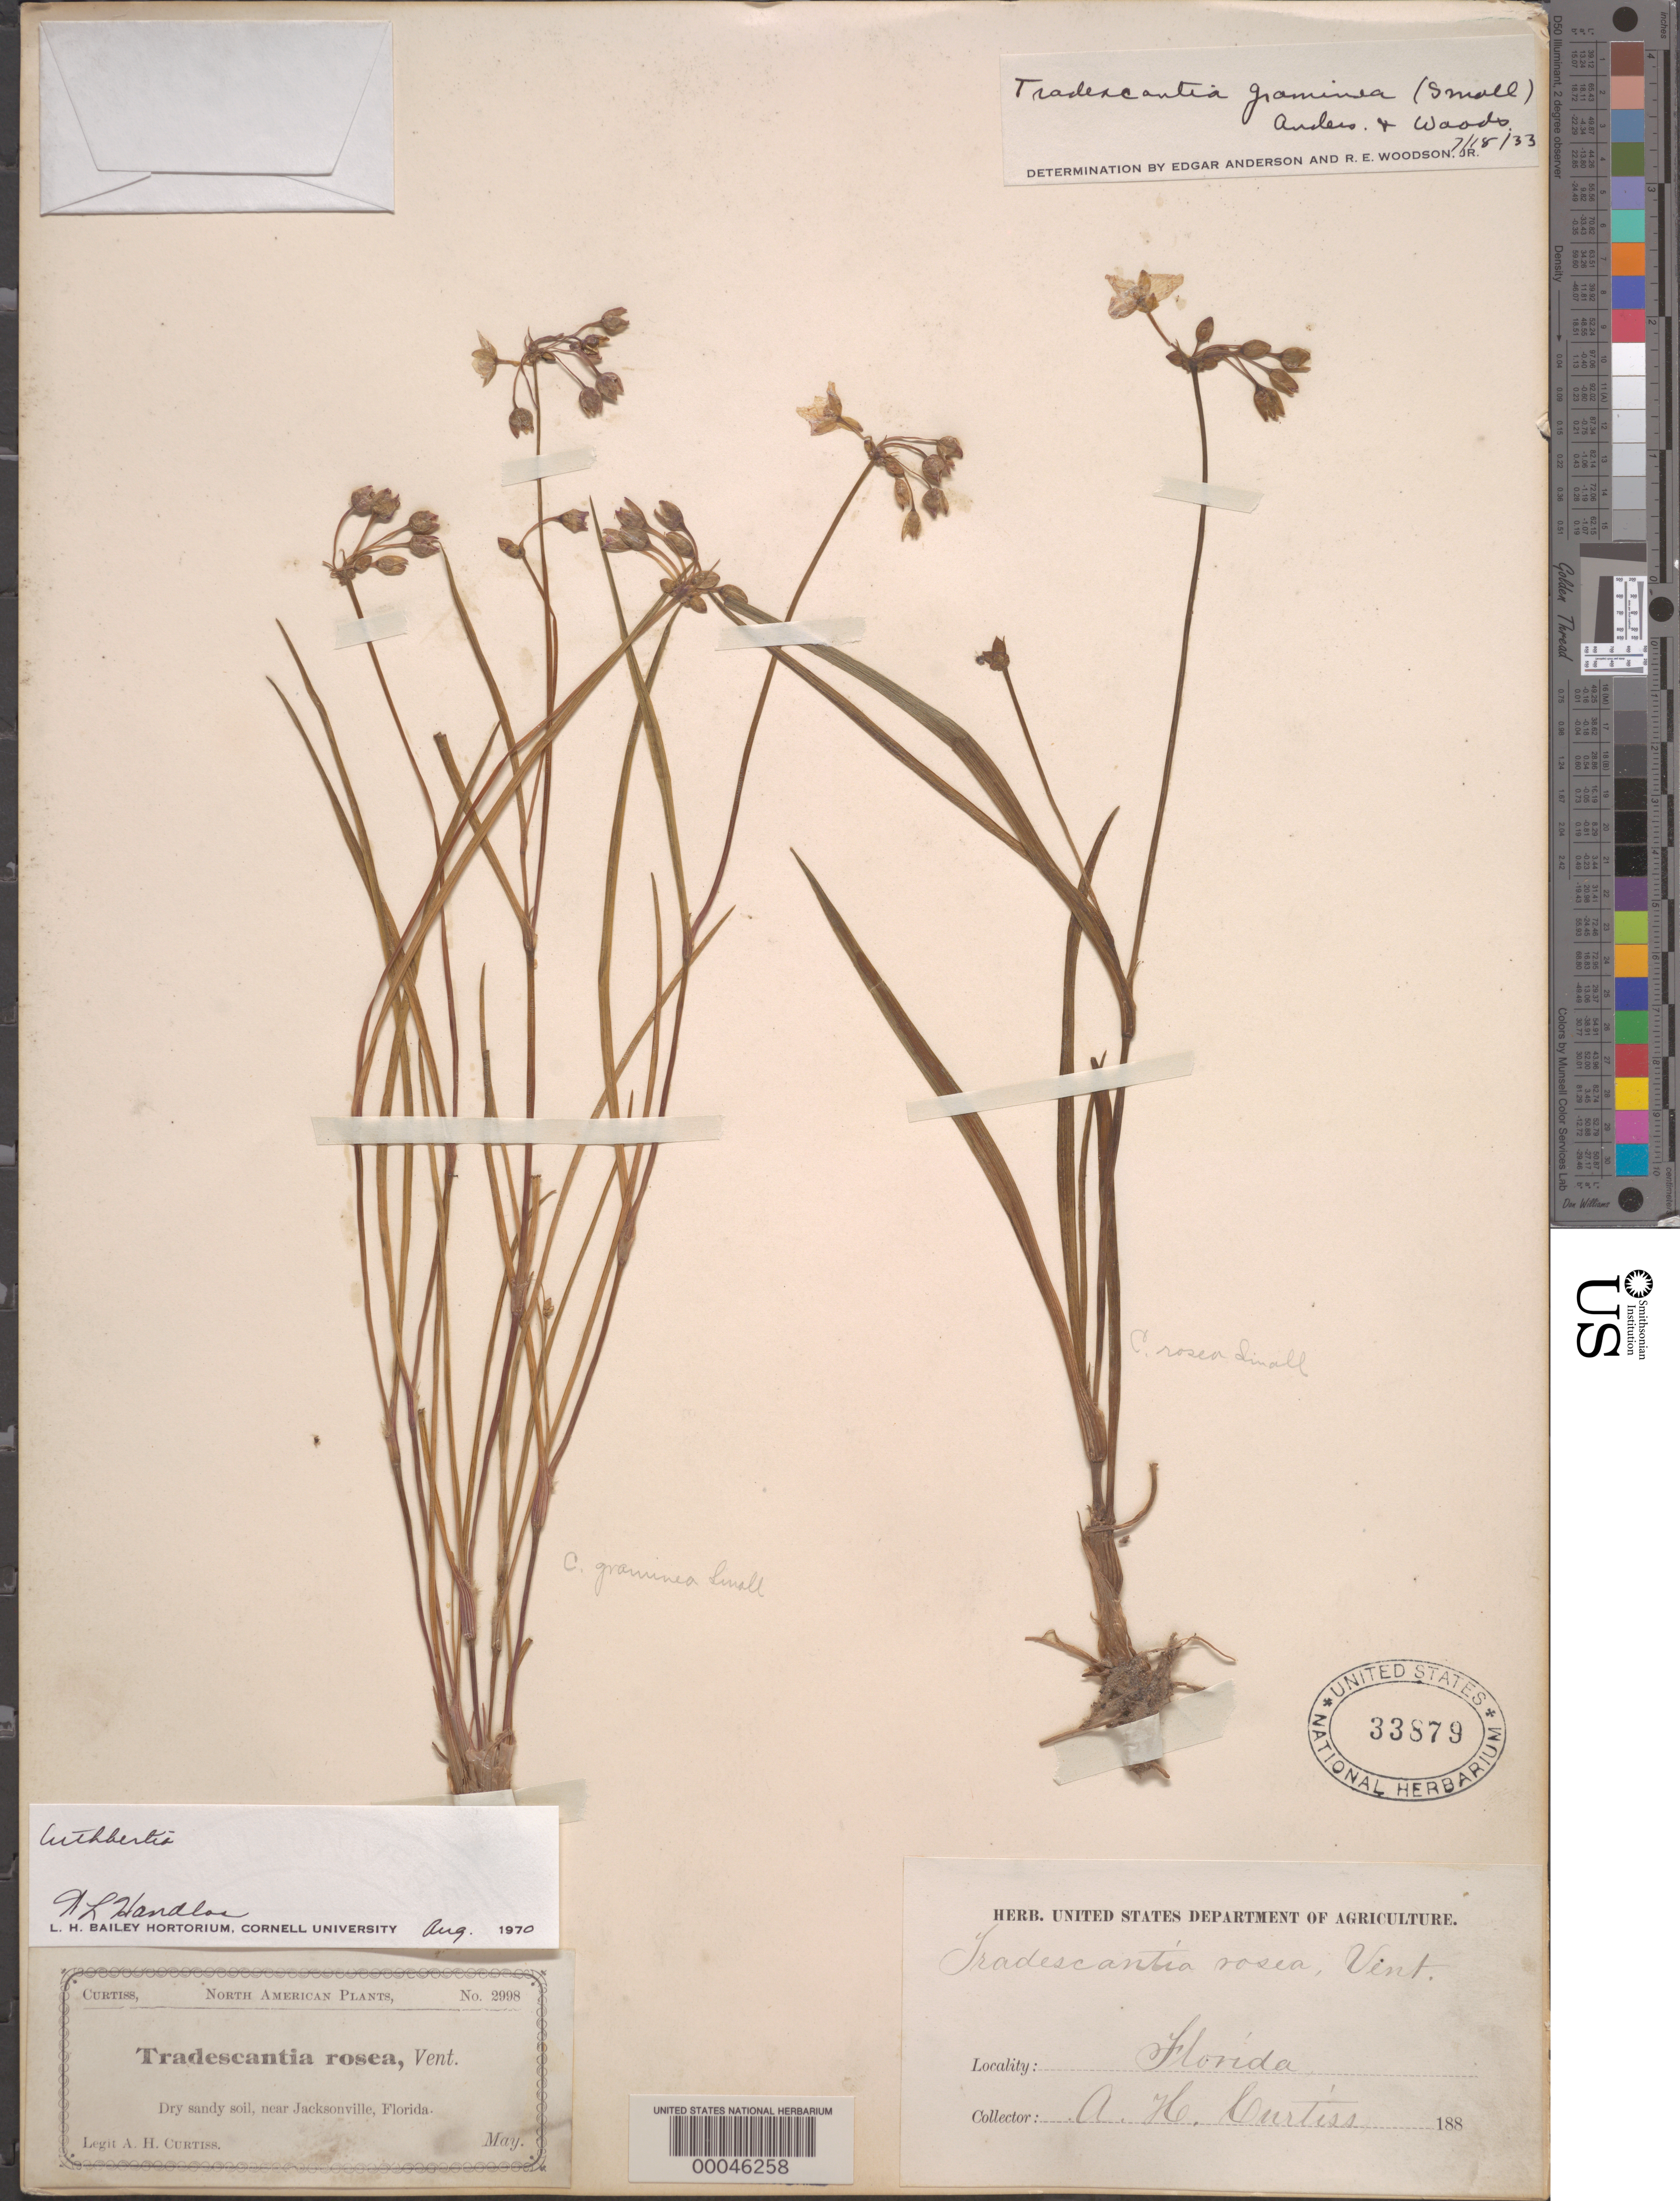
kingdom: Plantae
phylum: Tracheophyta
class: Liliopsida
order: Commelinales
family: Commelinaceae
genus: Cuthbertia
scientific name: Cuthbertia graminea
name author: Small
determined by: Strong, Mark T., (BOT), Smithsonian Institution - National Museum of Natural History (UNITED STATES)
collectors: A. H. Curtiss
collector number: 2998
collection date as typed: May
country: United States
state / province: Florida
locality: Near jacksonville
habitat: Dry, sandy soil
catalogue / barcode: US 33879